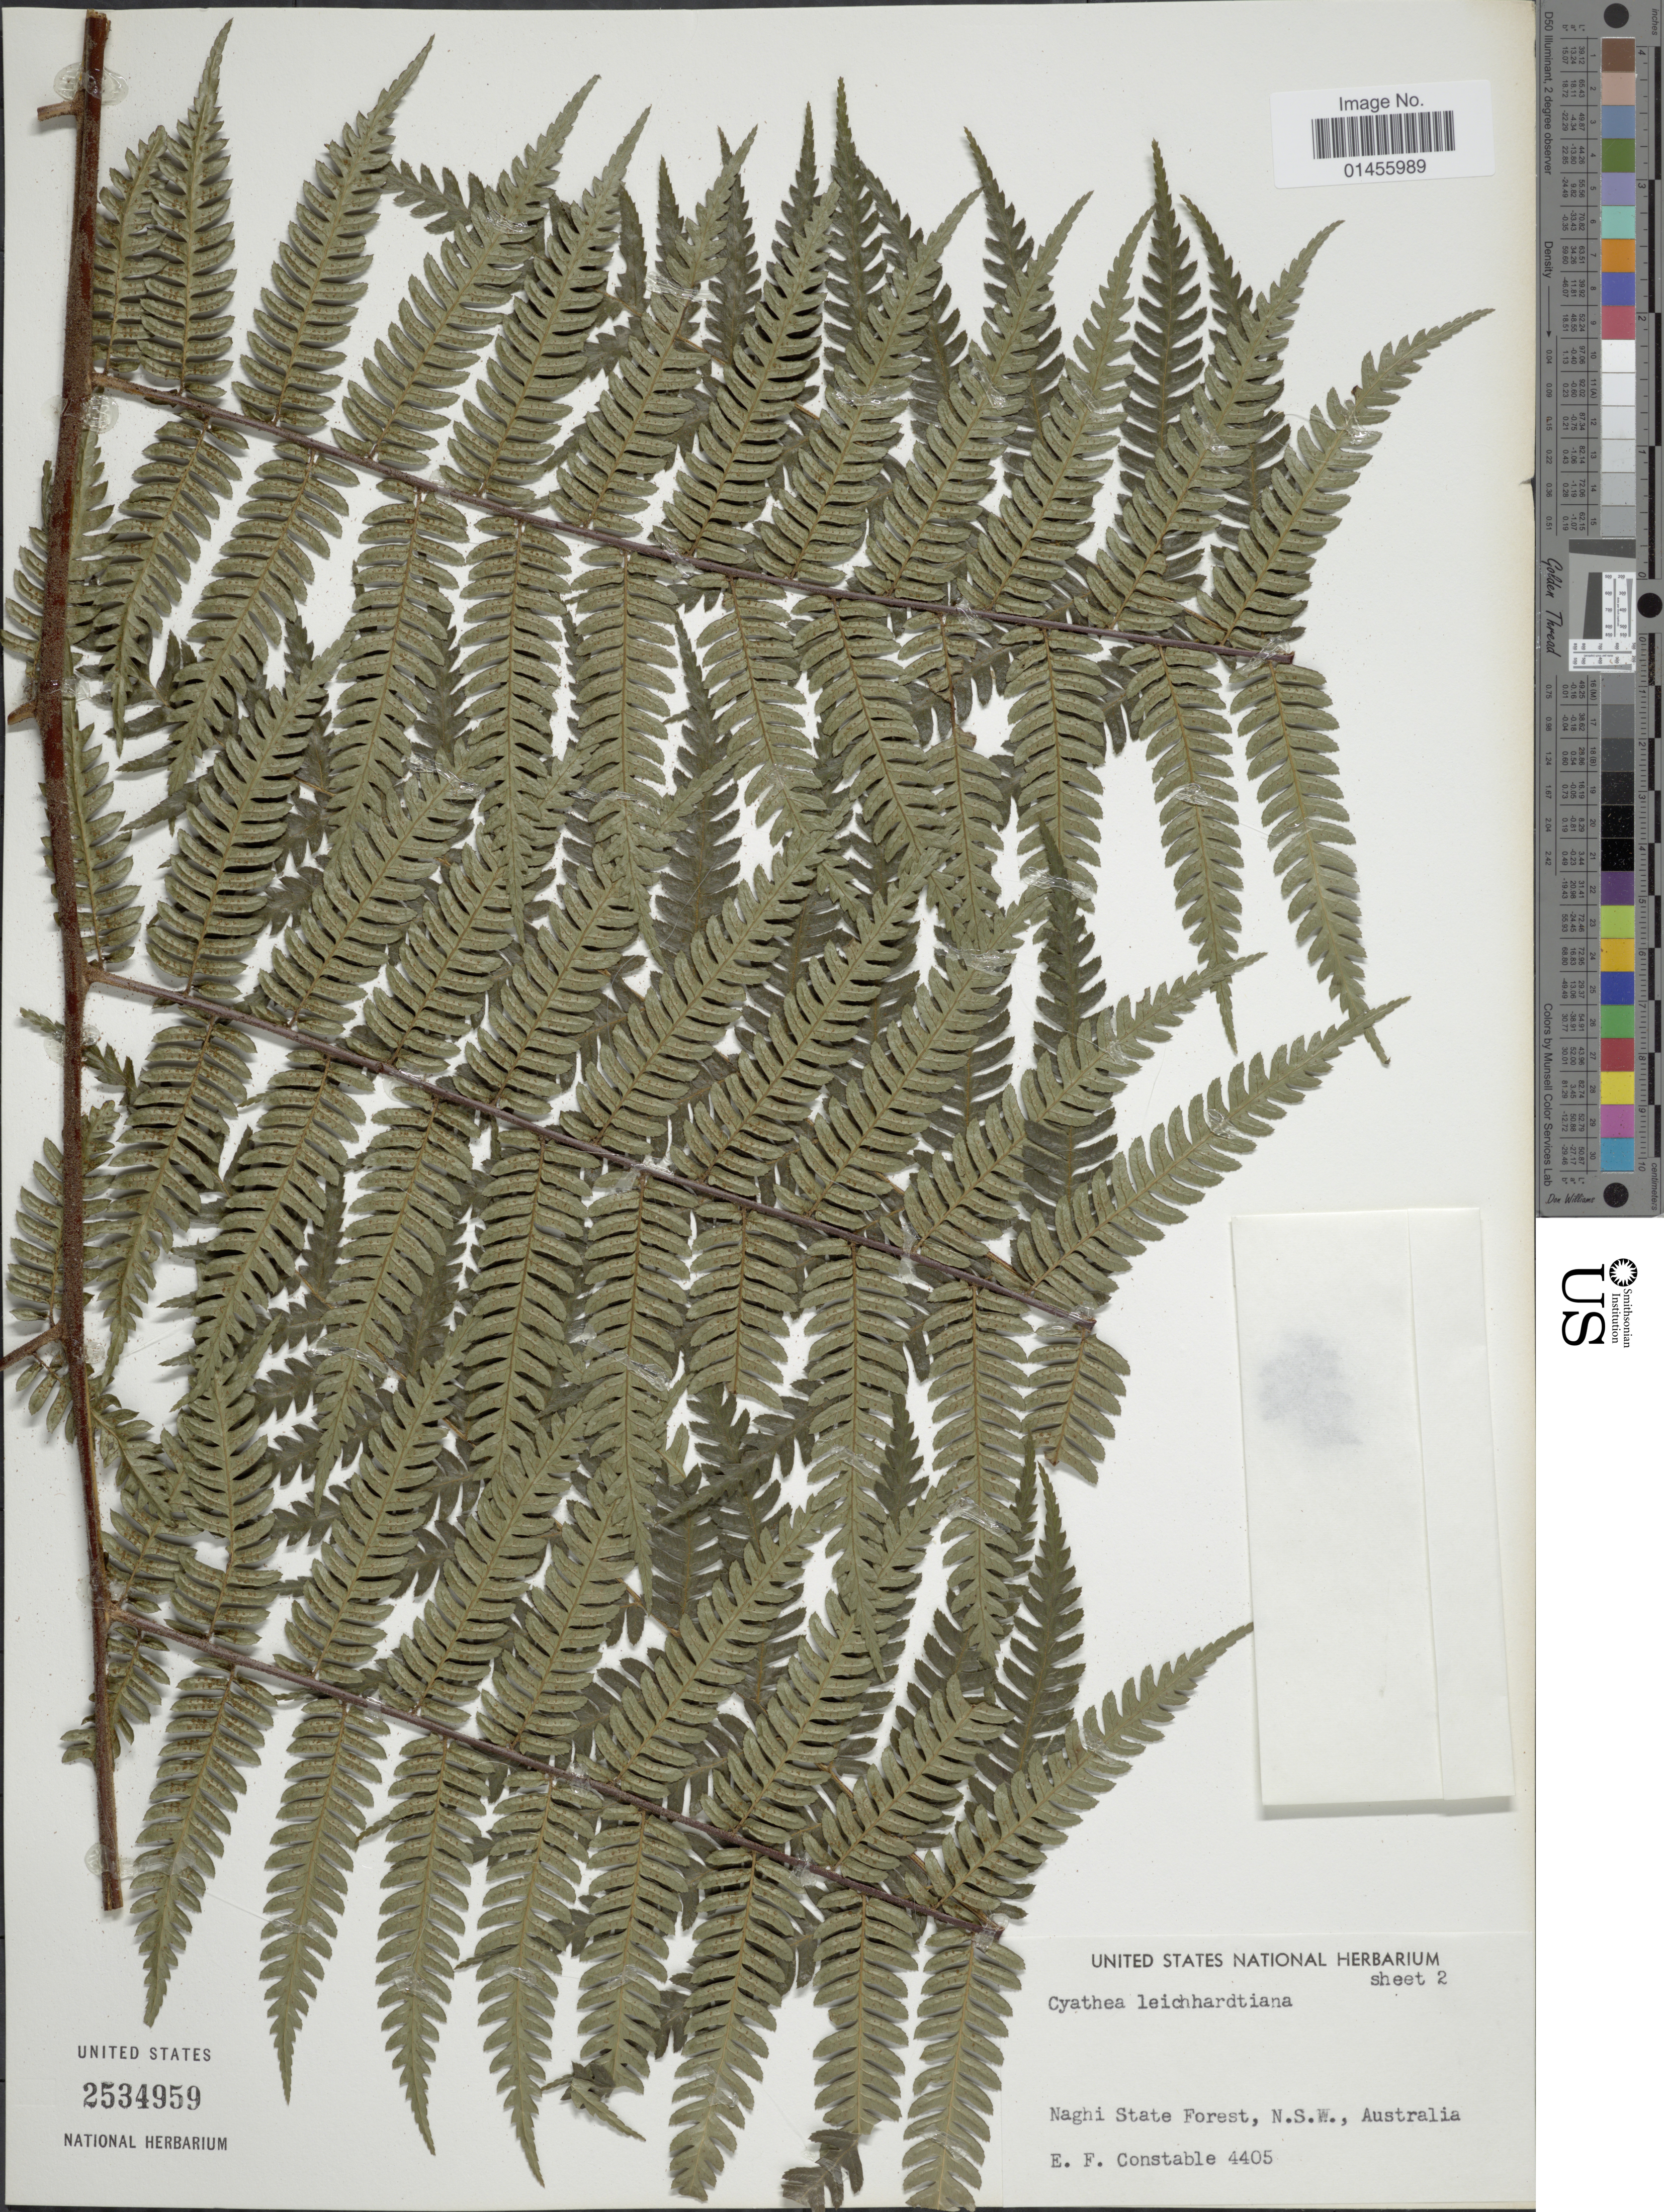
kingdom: Plantae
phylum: Tracheophyta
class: Polypodiopsida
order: Cyatheales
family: Cyatheaceae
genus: Alsophila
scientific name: Alsophila australis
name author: R. Br.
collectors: E. F. Constable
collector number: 4405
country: Australia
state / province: New South Wales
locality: Naghi State Forest, N.S.W. Australia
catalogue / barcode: US 2534959